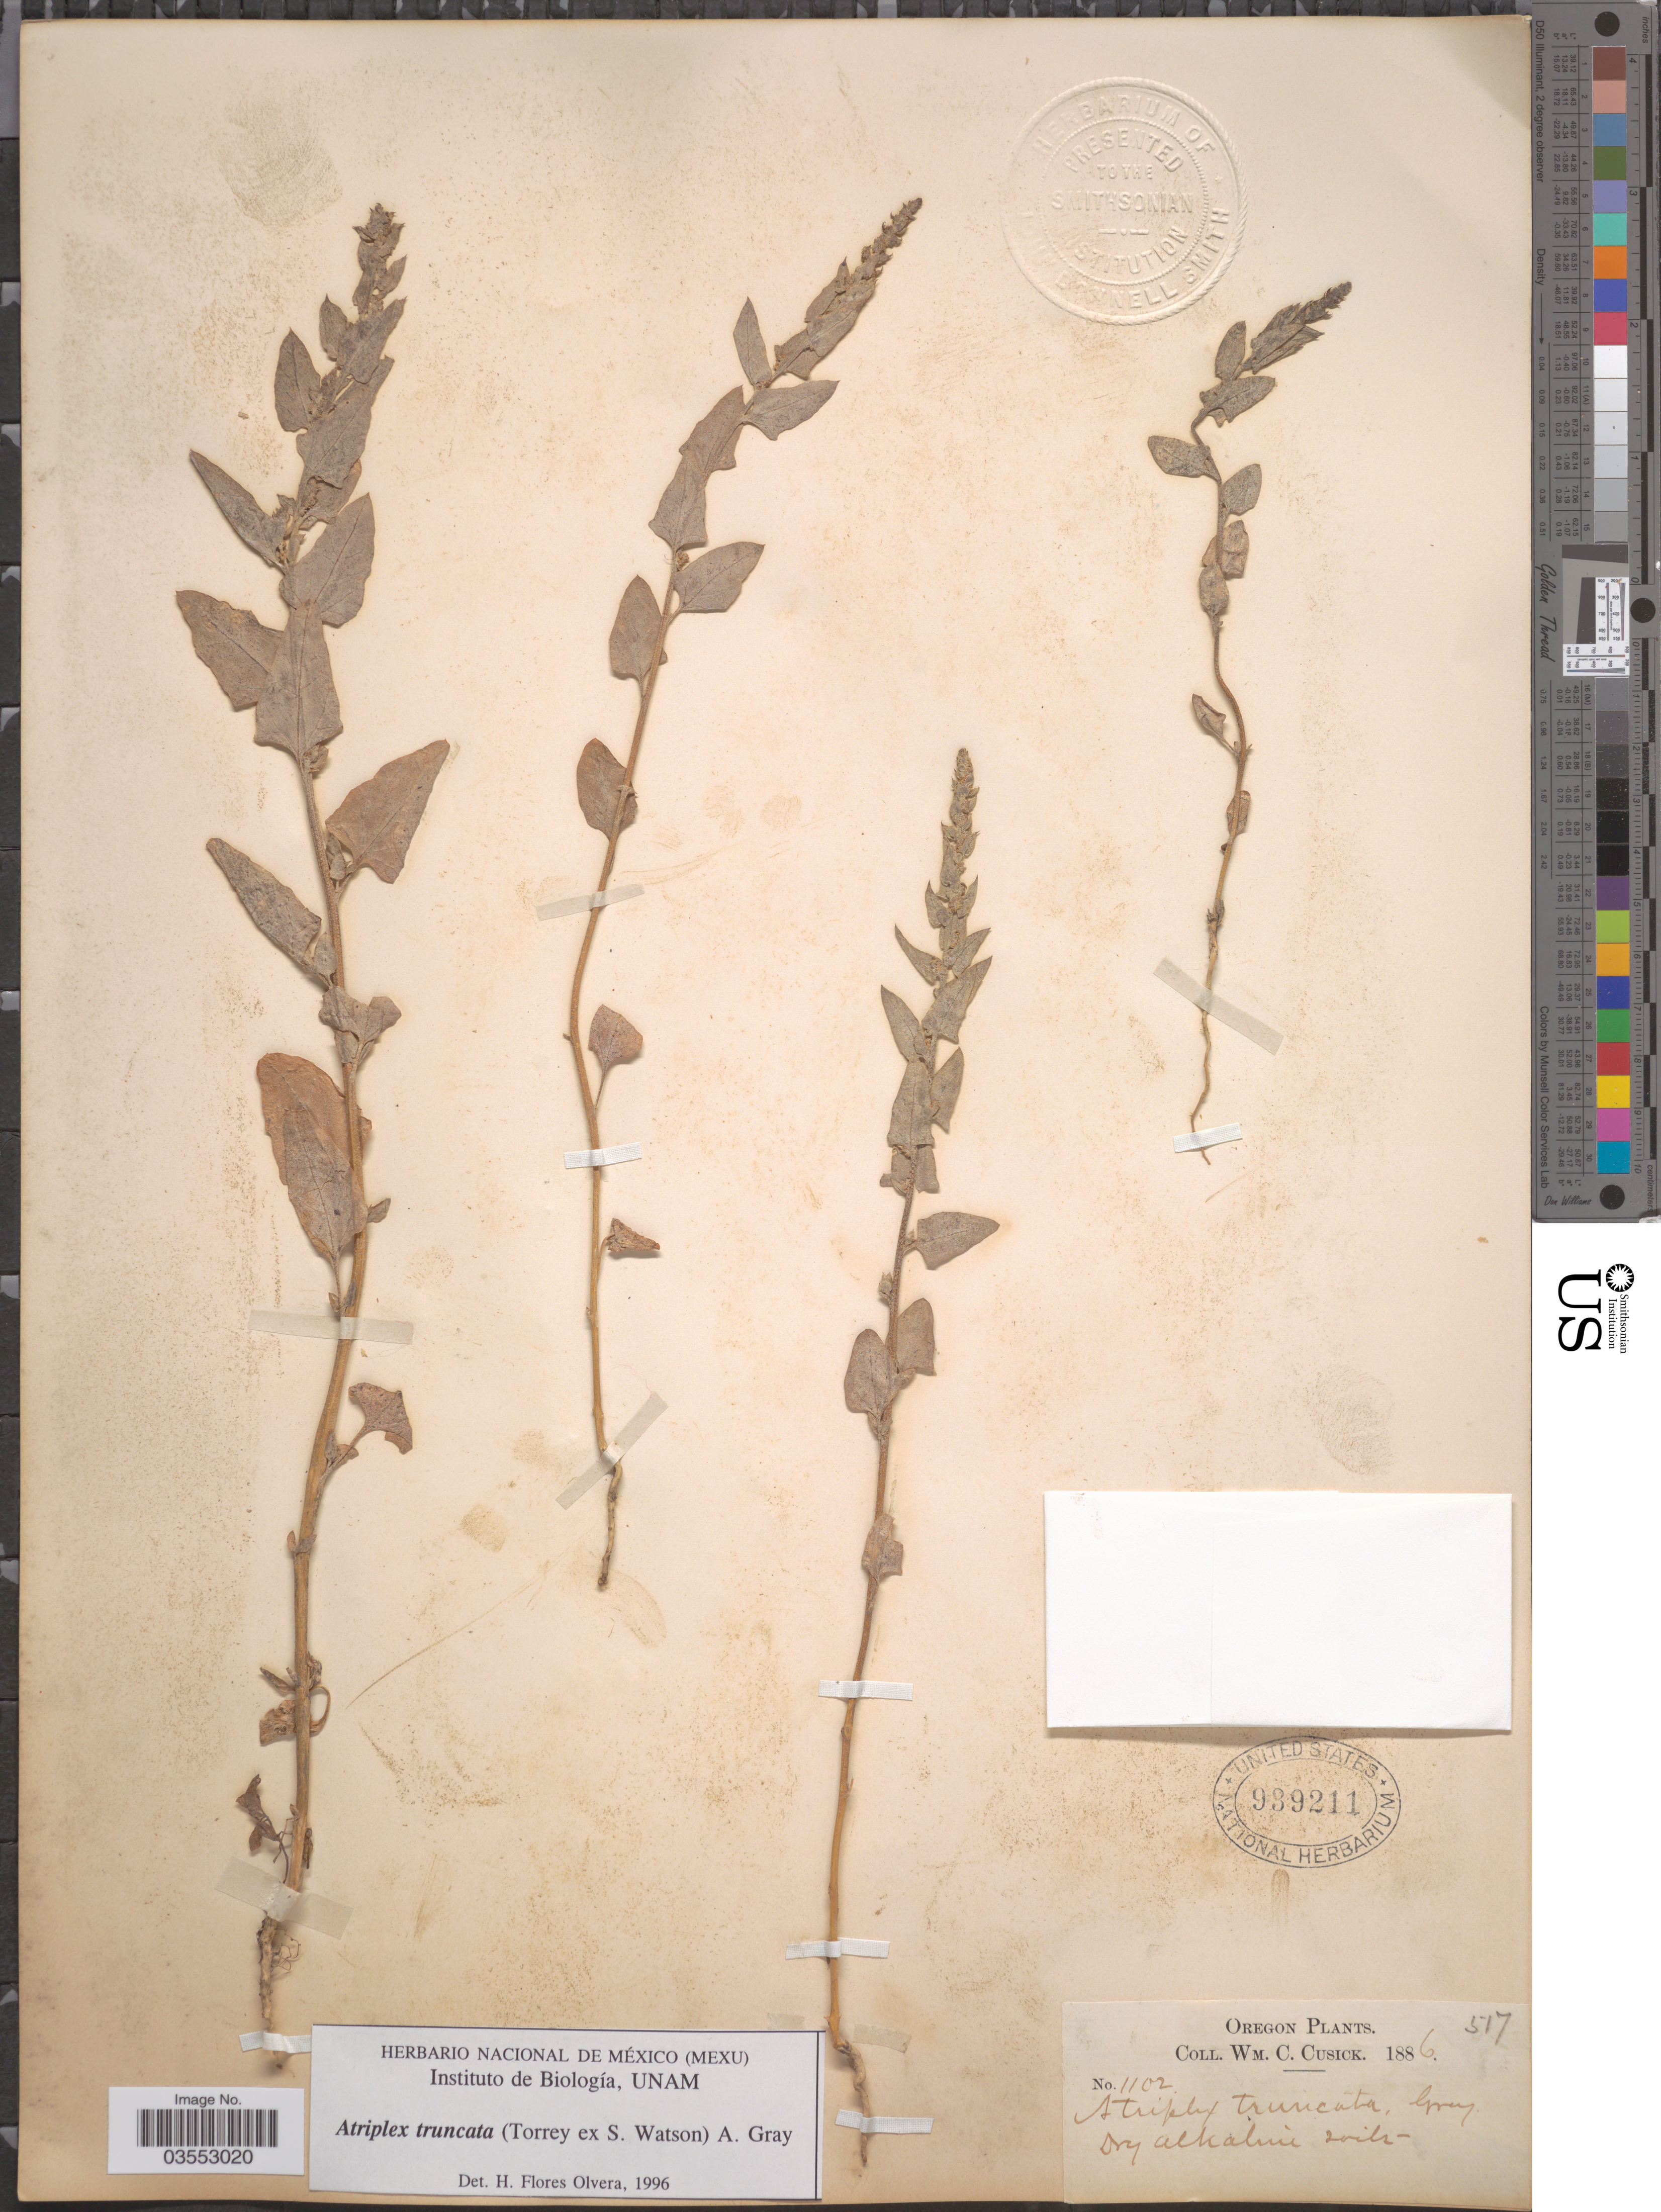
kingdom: Plantae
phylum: Tracheophyta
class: Magnoliopsida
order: Caryophyllales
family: Amaranthaceae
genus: Atriplex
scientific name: Atriplex truncata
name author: (Torr. ex S. Watson) A. Gray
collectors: W. C. Cusick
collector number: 1102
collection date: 1886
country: United States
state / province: Oregon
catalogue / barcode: US 939211